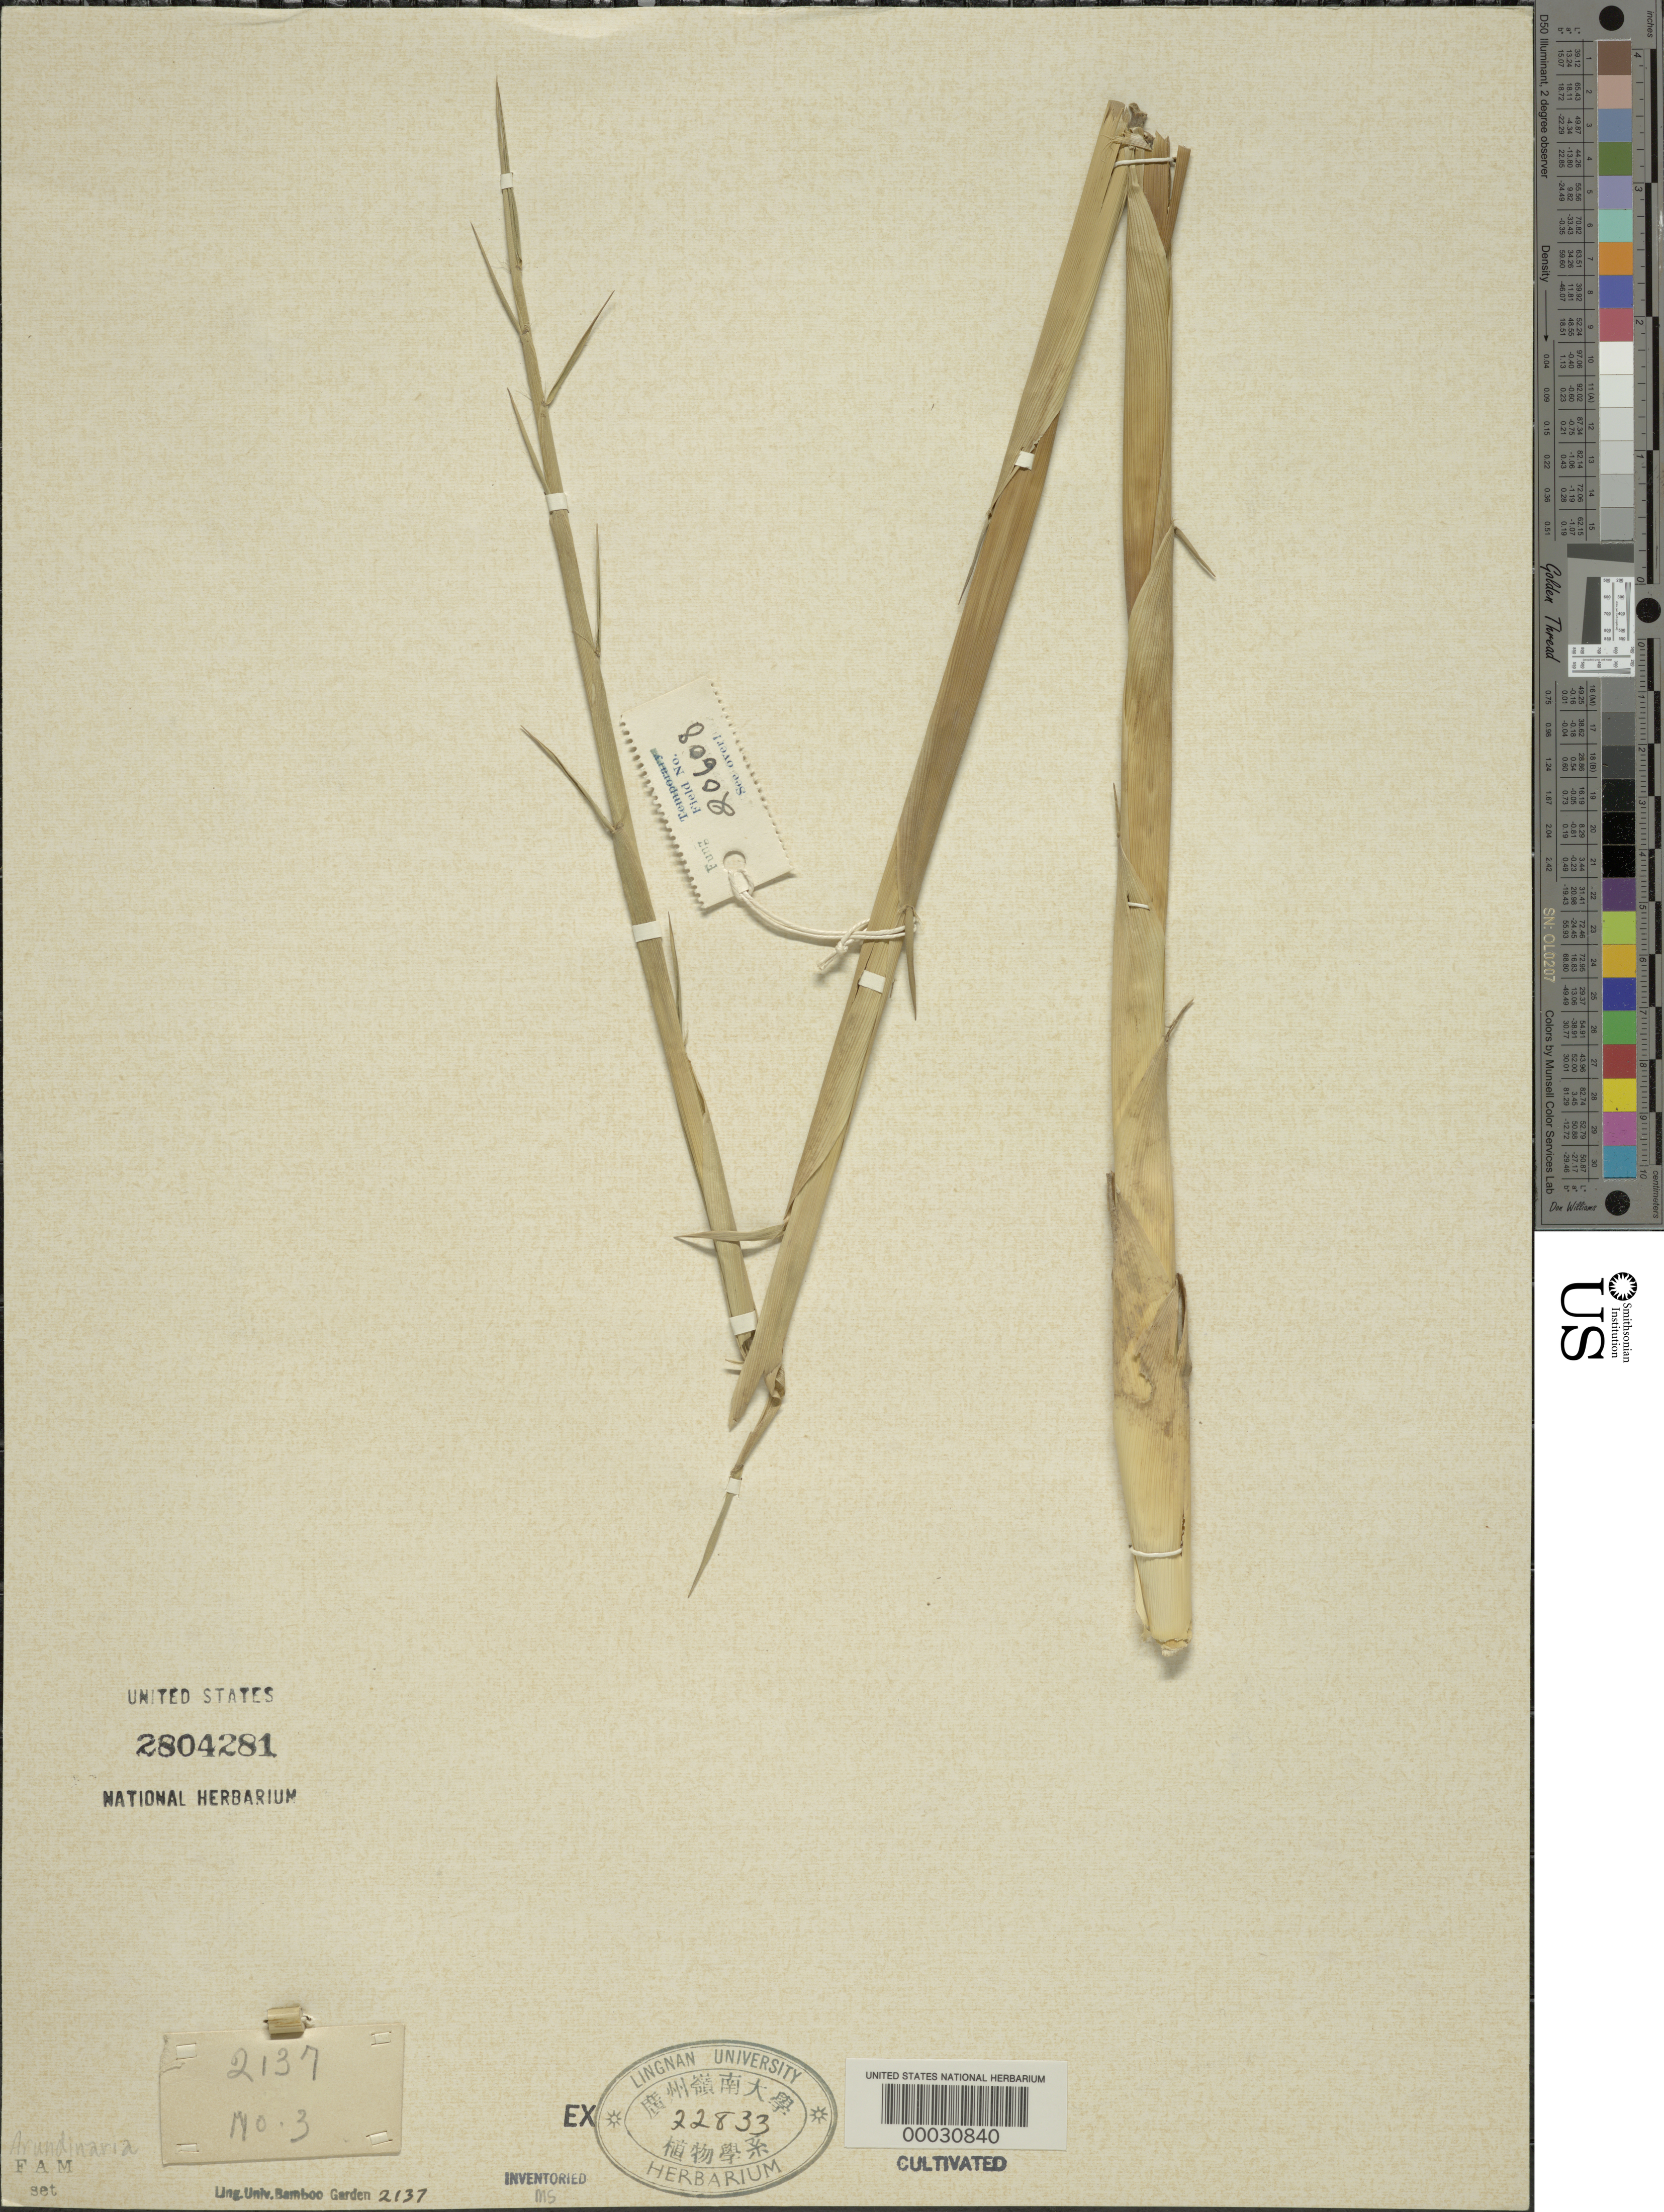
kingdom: Plantae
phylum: Tracheophyta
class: Liliopsida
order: Poales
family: Poaceae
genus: Arundinaria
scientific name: Arundinaria sp.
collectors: H. L. Fung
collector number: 20608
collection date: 1932-04-01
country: China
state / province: Guangdong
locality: Grown in Lingnan University Bamboo Garden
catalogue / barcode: US 2804281